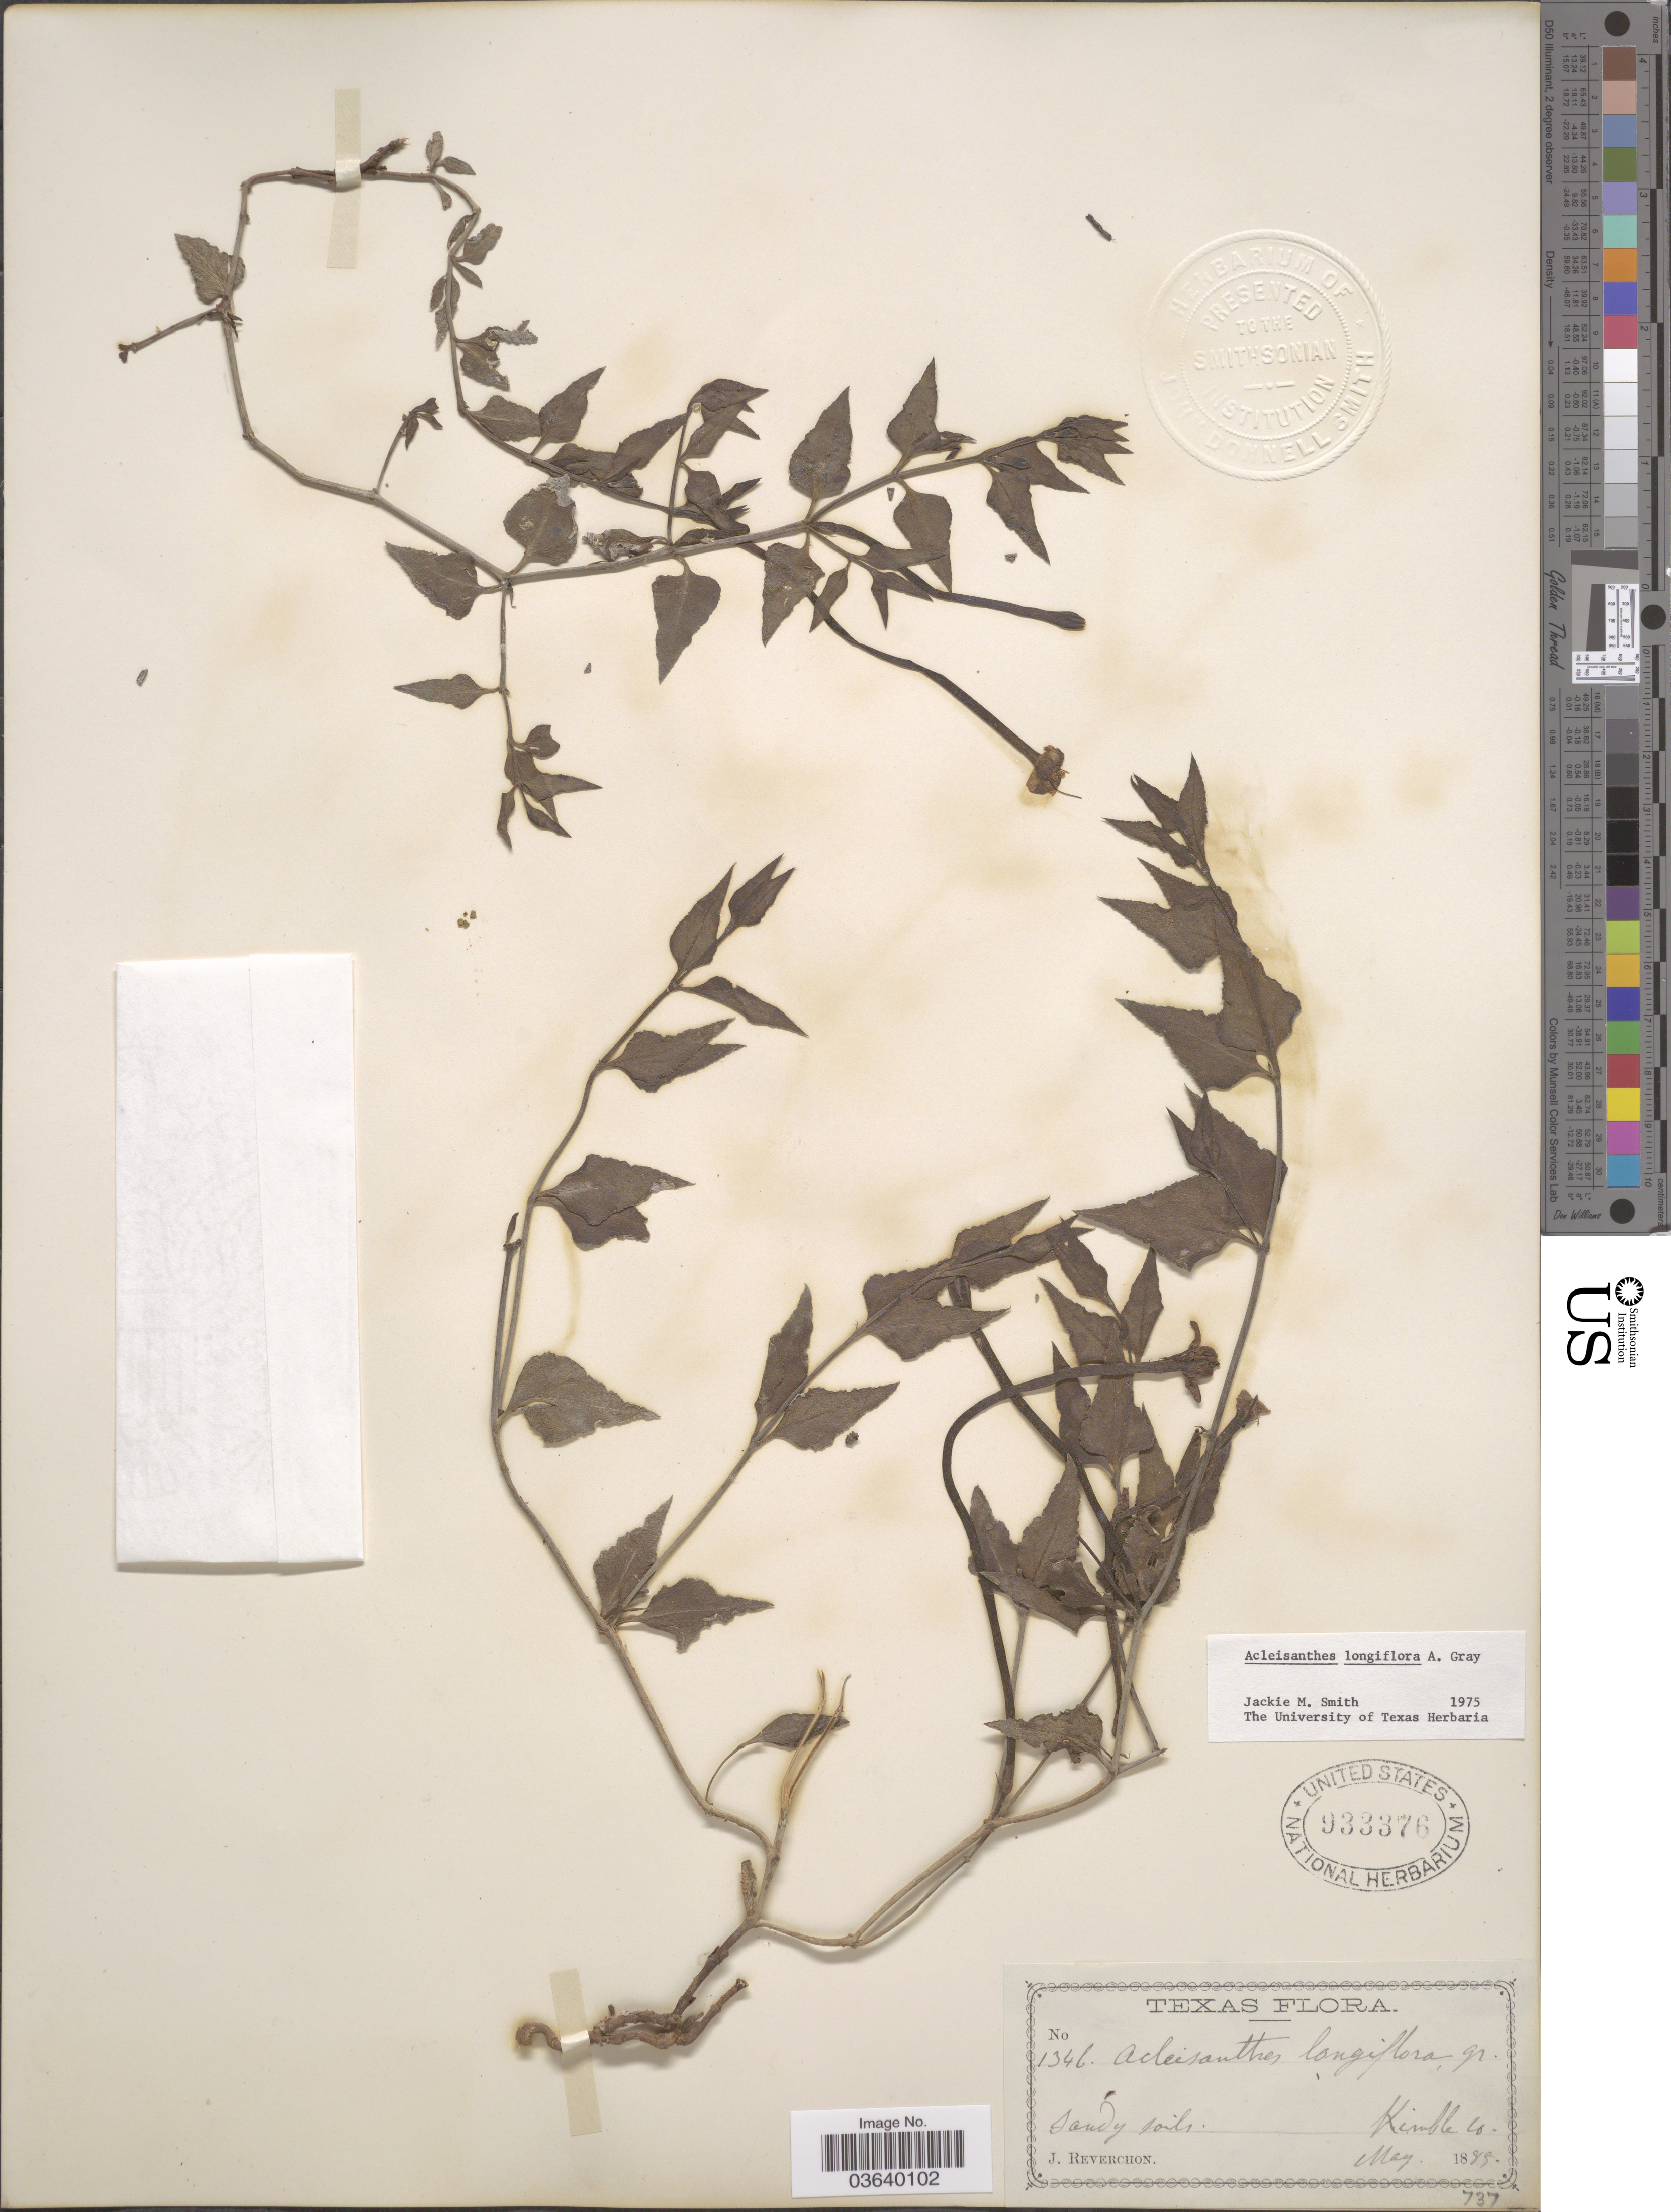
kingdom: Plantae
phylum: Tracheophyta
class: Magnoliopsida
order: Caryophyllales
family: Nyctaginaceae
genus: Acleisanthes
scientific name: Acleisanthes longiflora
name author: A. Gray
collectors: J. Reverchon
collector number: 1346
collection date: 1885-05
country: United States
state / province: Texas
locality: Kimble Co.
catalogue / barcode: US 933376